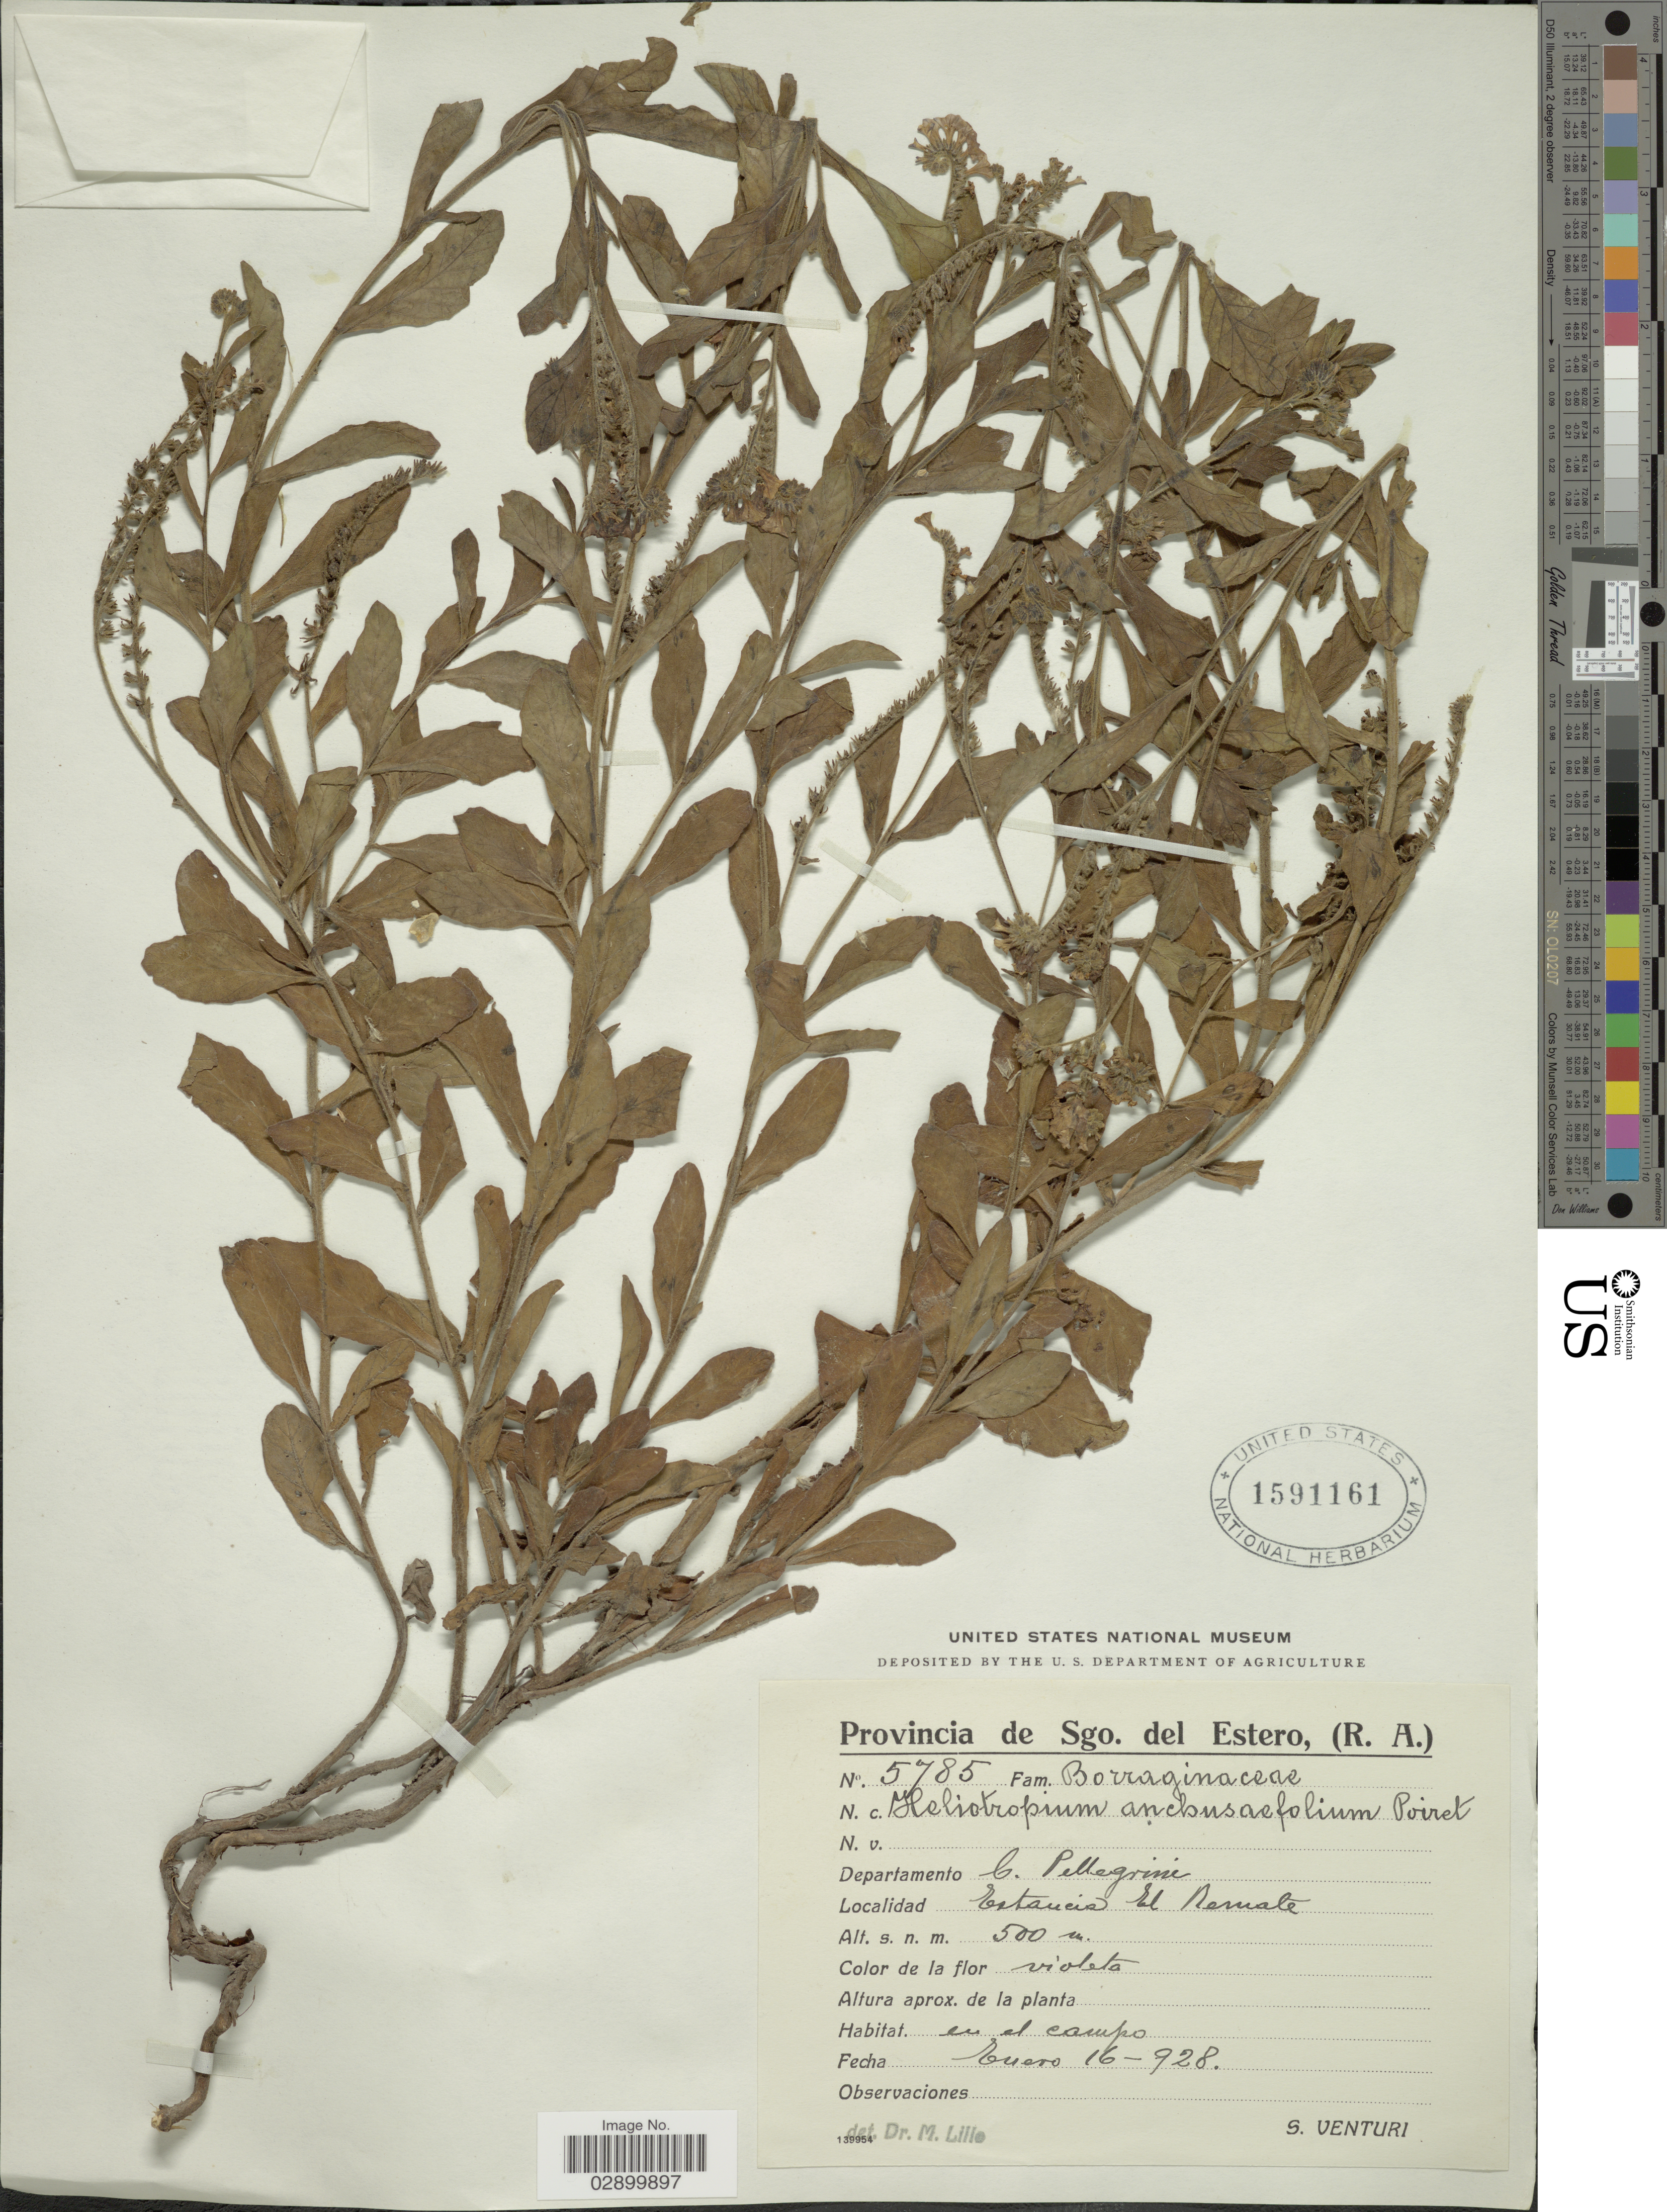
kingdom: Plantae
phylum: Tracheophyta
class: Magnoliopsida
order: Boraginales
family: Heliotropiaceae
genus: Heliotropium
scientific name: Heliotropium amplexicaule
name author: Vahl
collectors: S. Venturi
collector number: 5785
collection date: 1928-01-16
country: Argentina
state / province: Santiago del Estero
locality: Provincia de Sgo. del Estero. Departamento C. Pellegrini. Estancia El Remate.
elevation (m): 500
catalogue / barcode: US 1591161